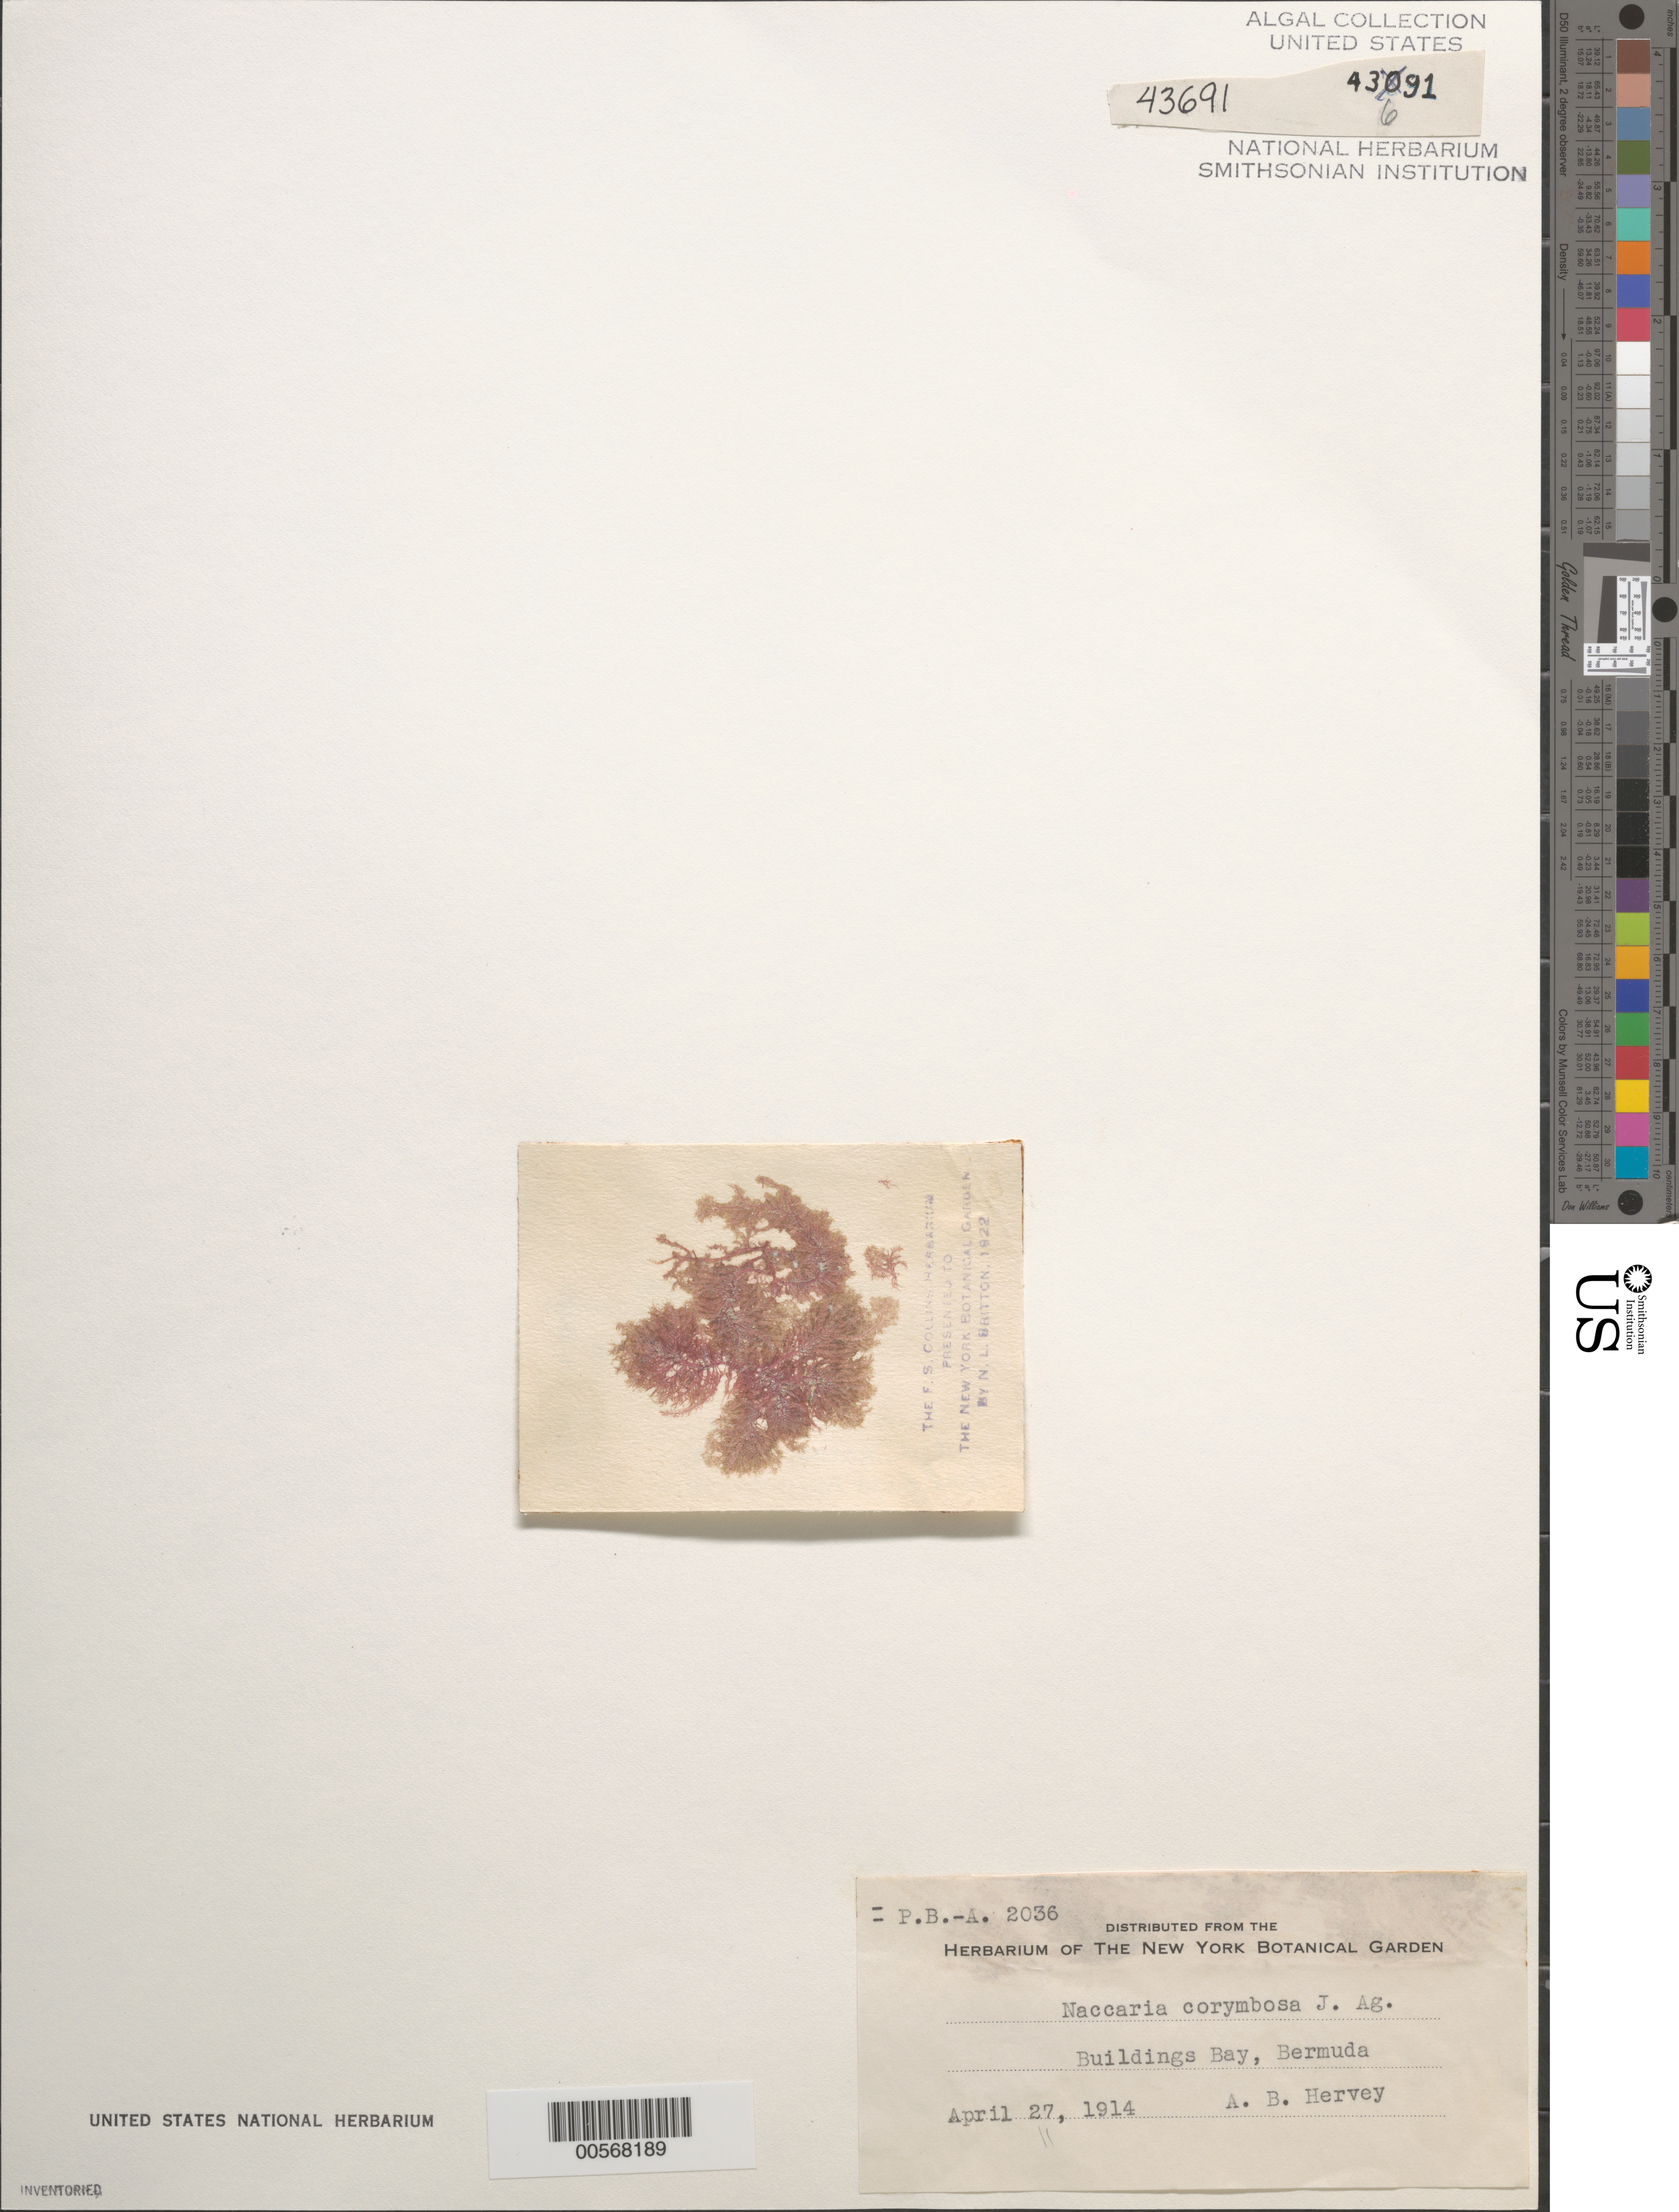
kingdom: Plantae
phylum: Rhodophyta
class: Florideophyceae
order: Bonnemaisoniales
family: Naccariaceae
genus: Naccaria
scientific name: Naccaria corymbosa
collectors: A. B. Hervey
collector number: PB-A 2036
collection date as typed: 27 Apr 1914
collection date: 1914-04-27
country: Bermuda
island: St. George's Island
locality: Buildings Bay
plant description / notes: Collins, Holden & Setchell, Phycotheca Boreali-Americana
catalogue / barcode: US 43691